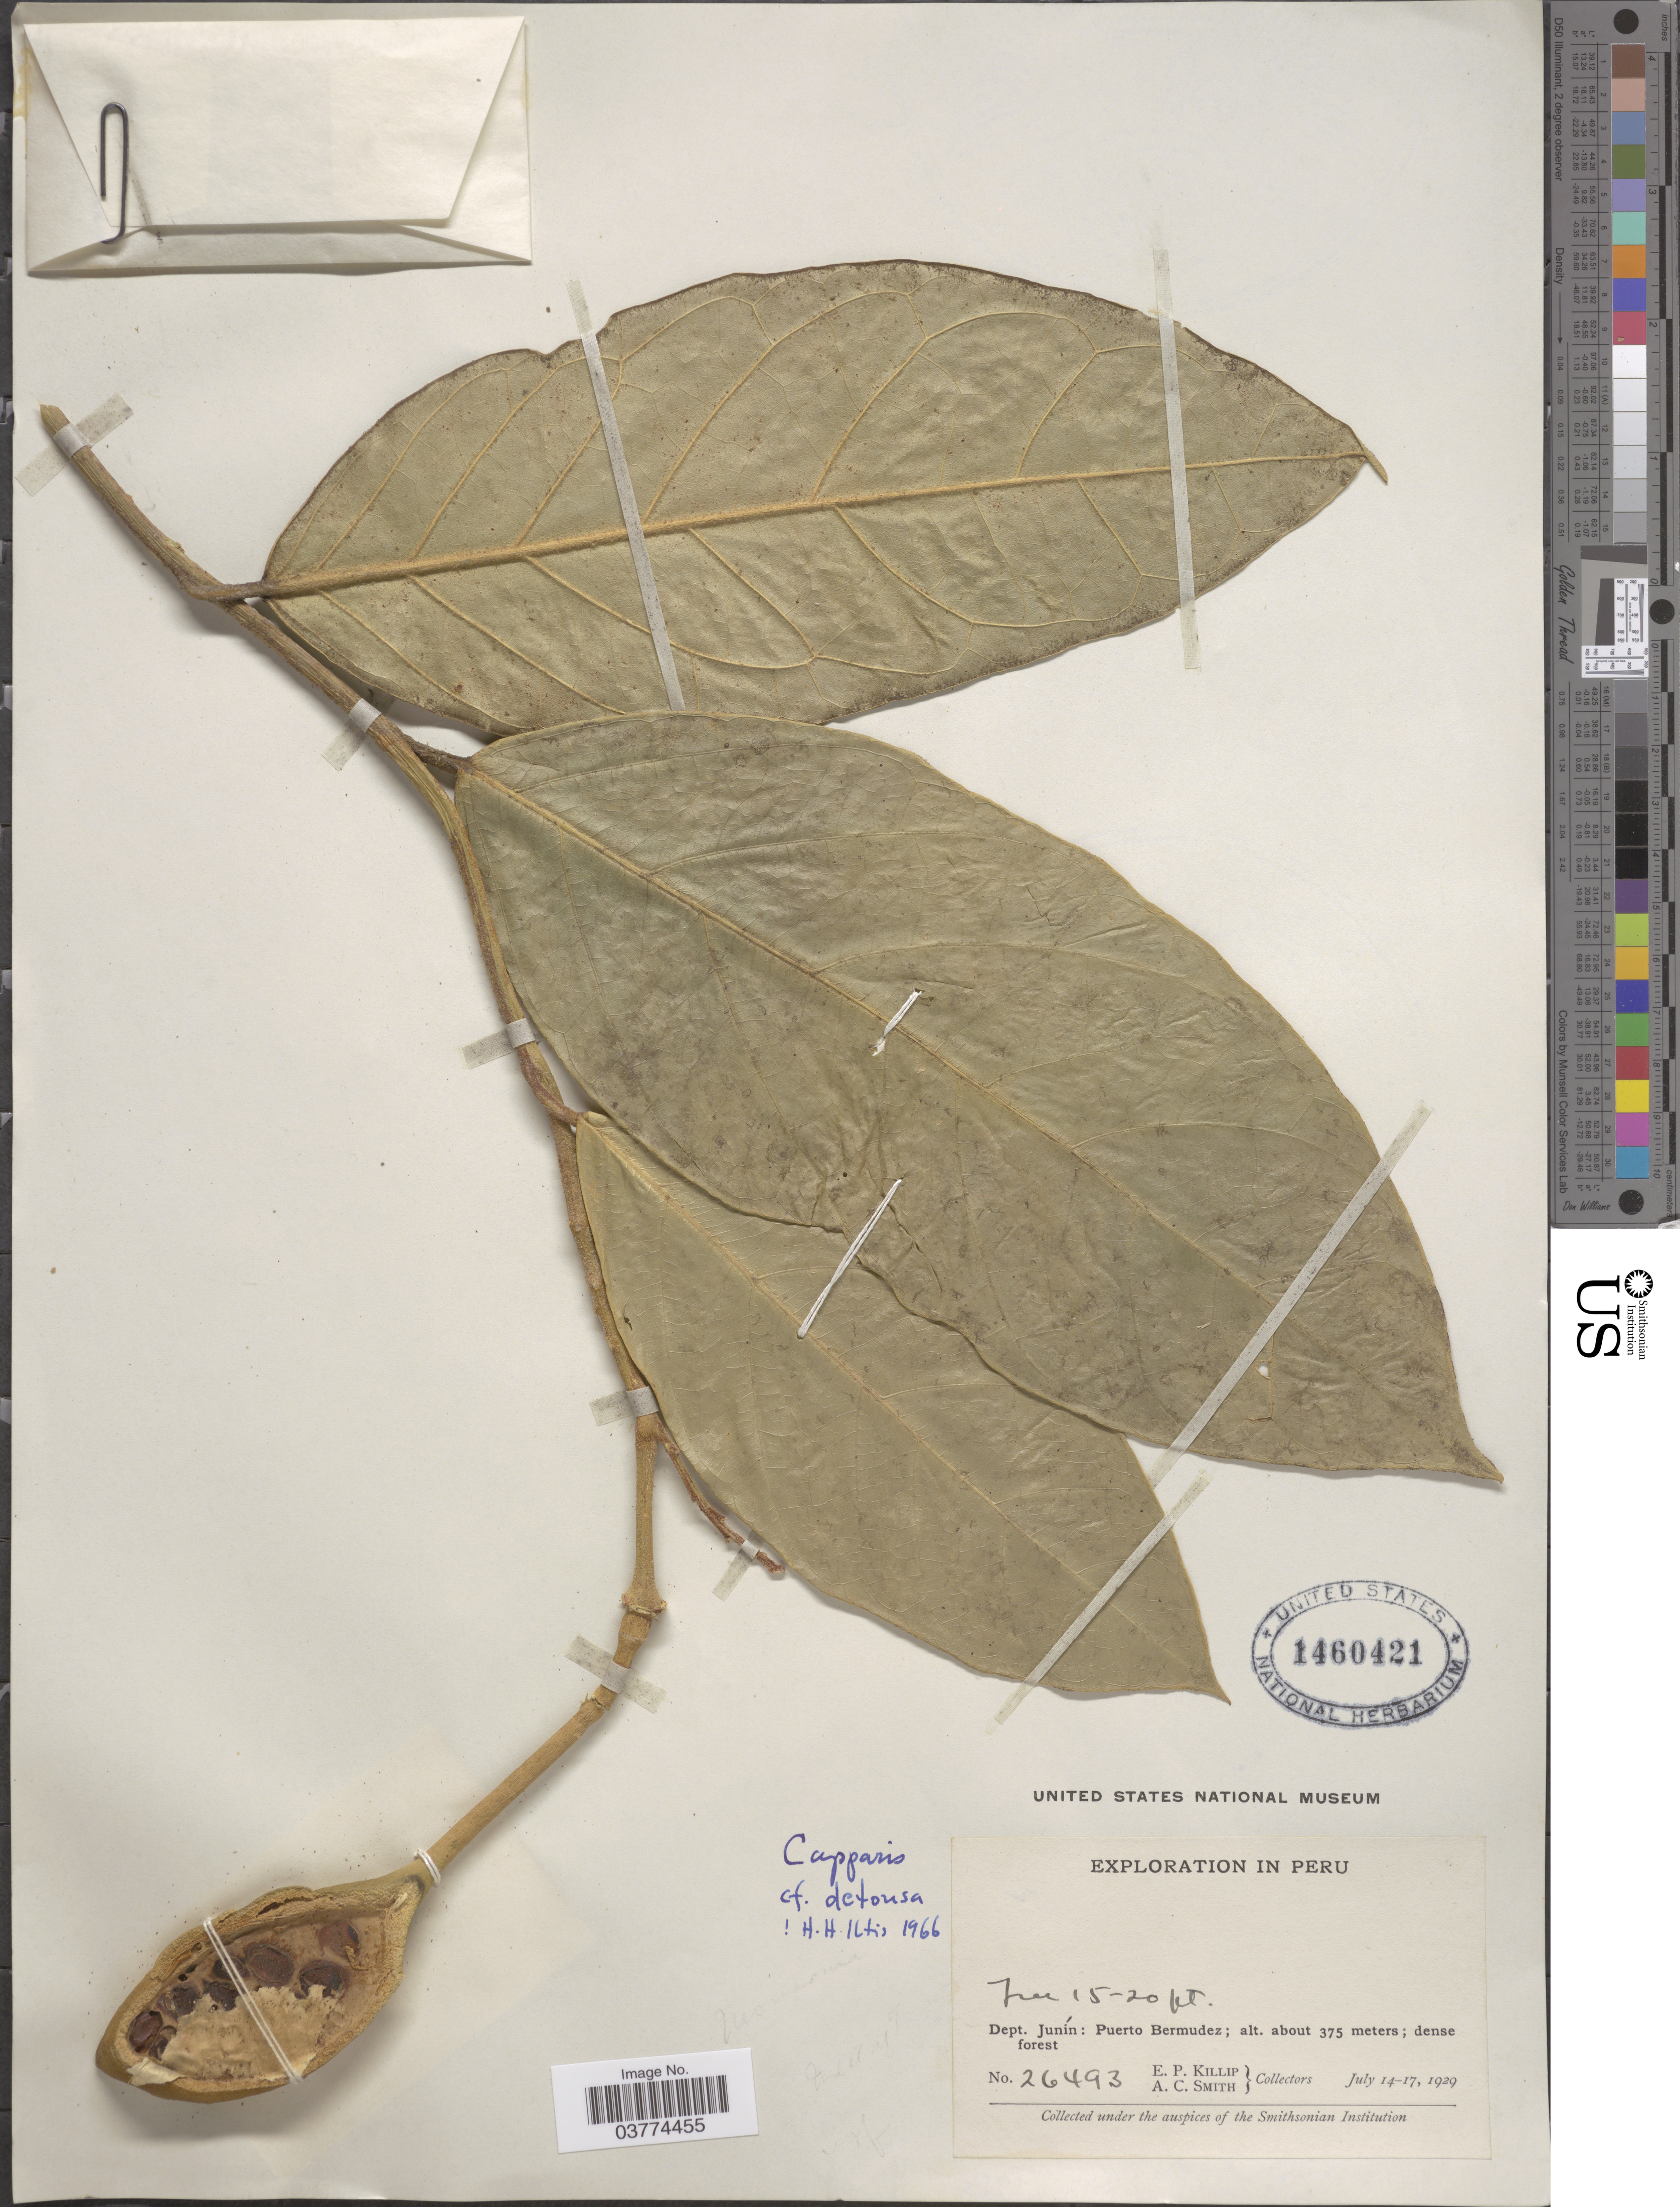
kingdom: Plantae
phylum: Tracheophyta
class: Magnoliopsida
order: Brassicales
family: Capparaceae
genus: Preslianthus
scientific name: Preslianthus detonsus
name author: (Triana & Planch.) Cornejo & Iltis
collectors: E. P. Killip & A. C. Smith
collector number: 26493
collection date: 1929-07-14/1929-07-17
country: Peru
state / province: Junín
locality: Dept. Junín: Puerto Bermudez.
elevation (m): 375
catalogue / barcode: US 1460421